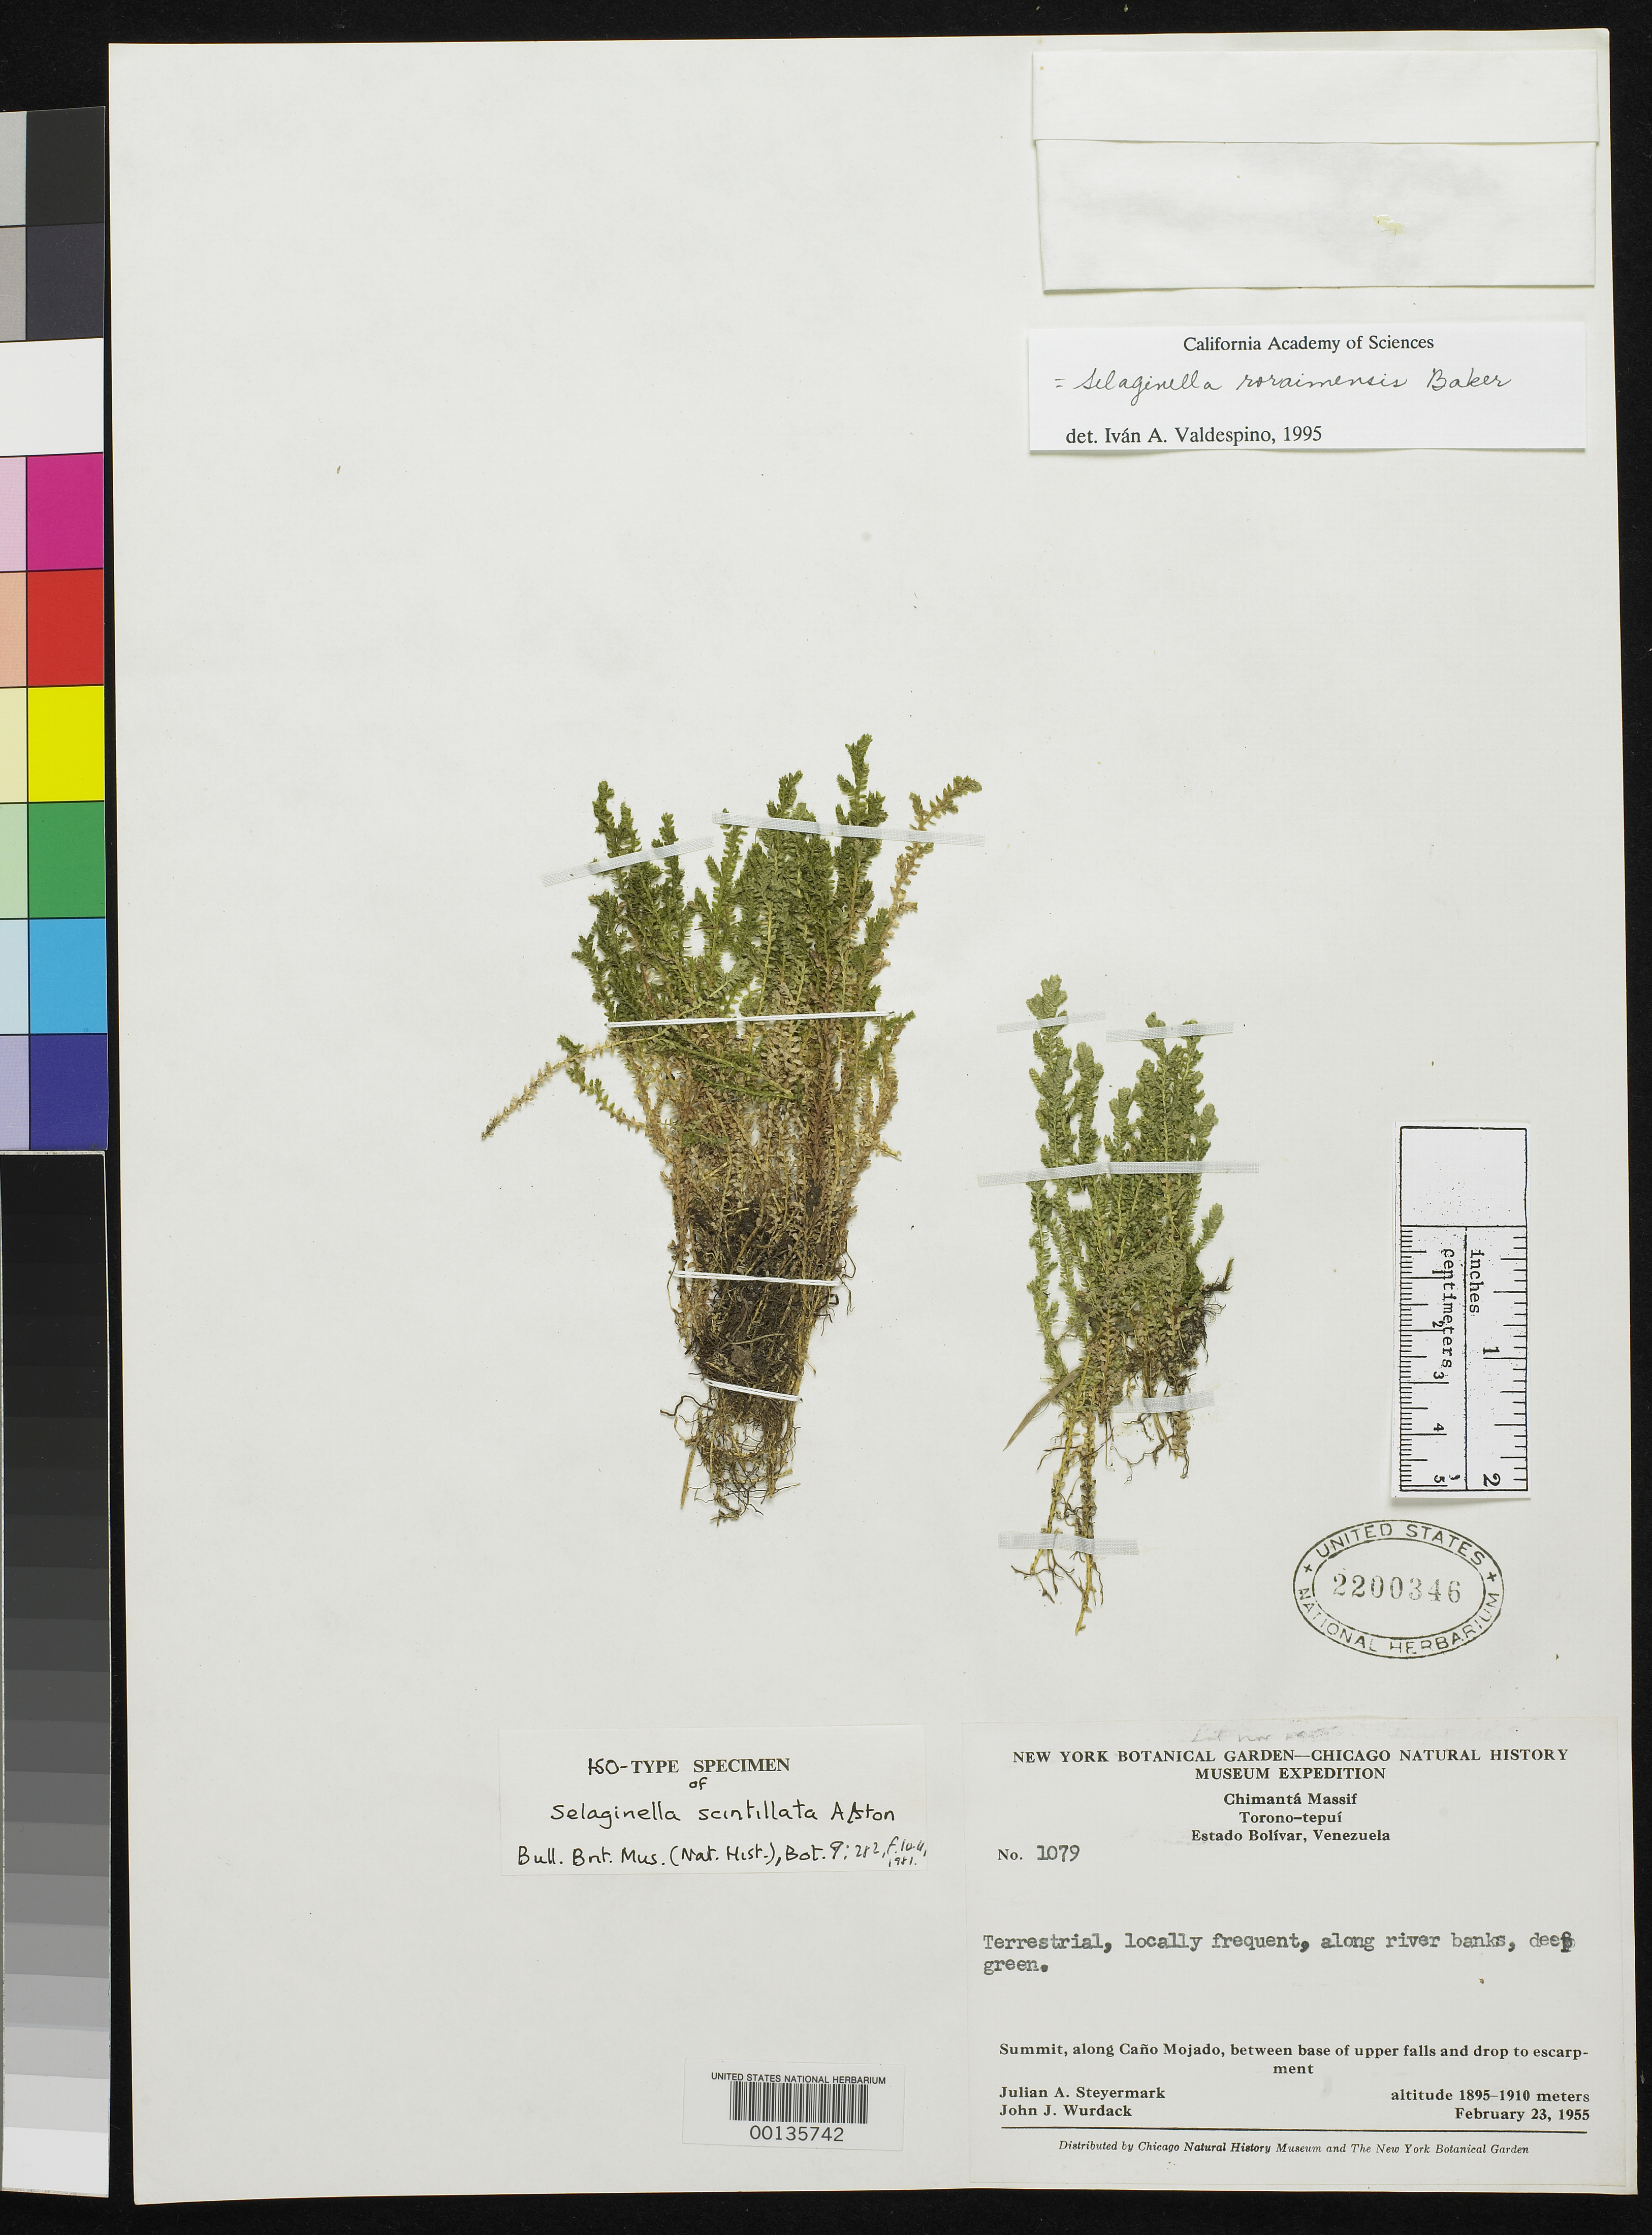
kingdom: Plantae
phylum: Tracheophyta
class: Lycopodiopsida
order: Selaginellales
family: Selaginellaceae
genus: Selaginella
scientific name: Selaginella scintillata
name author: Alston in Alston et al.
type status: Isotype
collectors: J. Steyermark & J. J. Wurdack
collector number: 1079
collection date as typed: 23 Feb 1955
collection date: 1955-02-23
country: Venezuela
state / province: Bolivar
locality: Chimanta Massif, summit of Torono-tepui.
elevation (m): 1895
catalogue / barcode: US 2200346